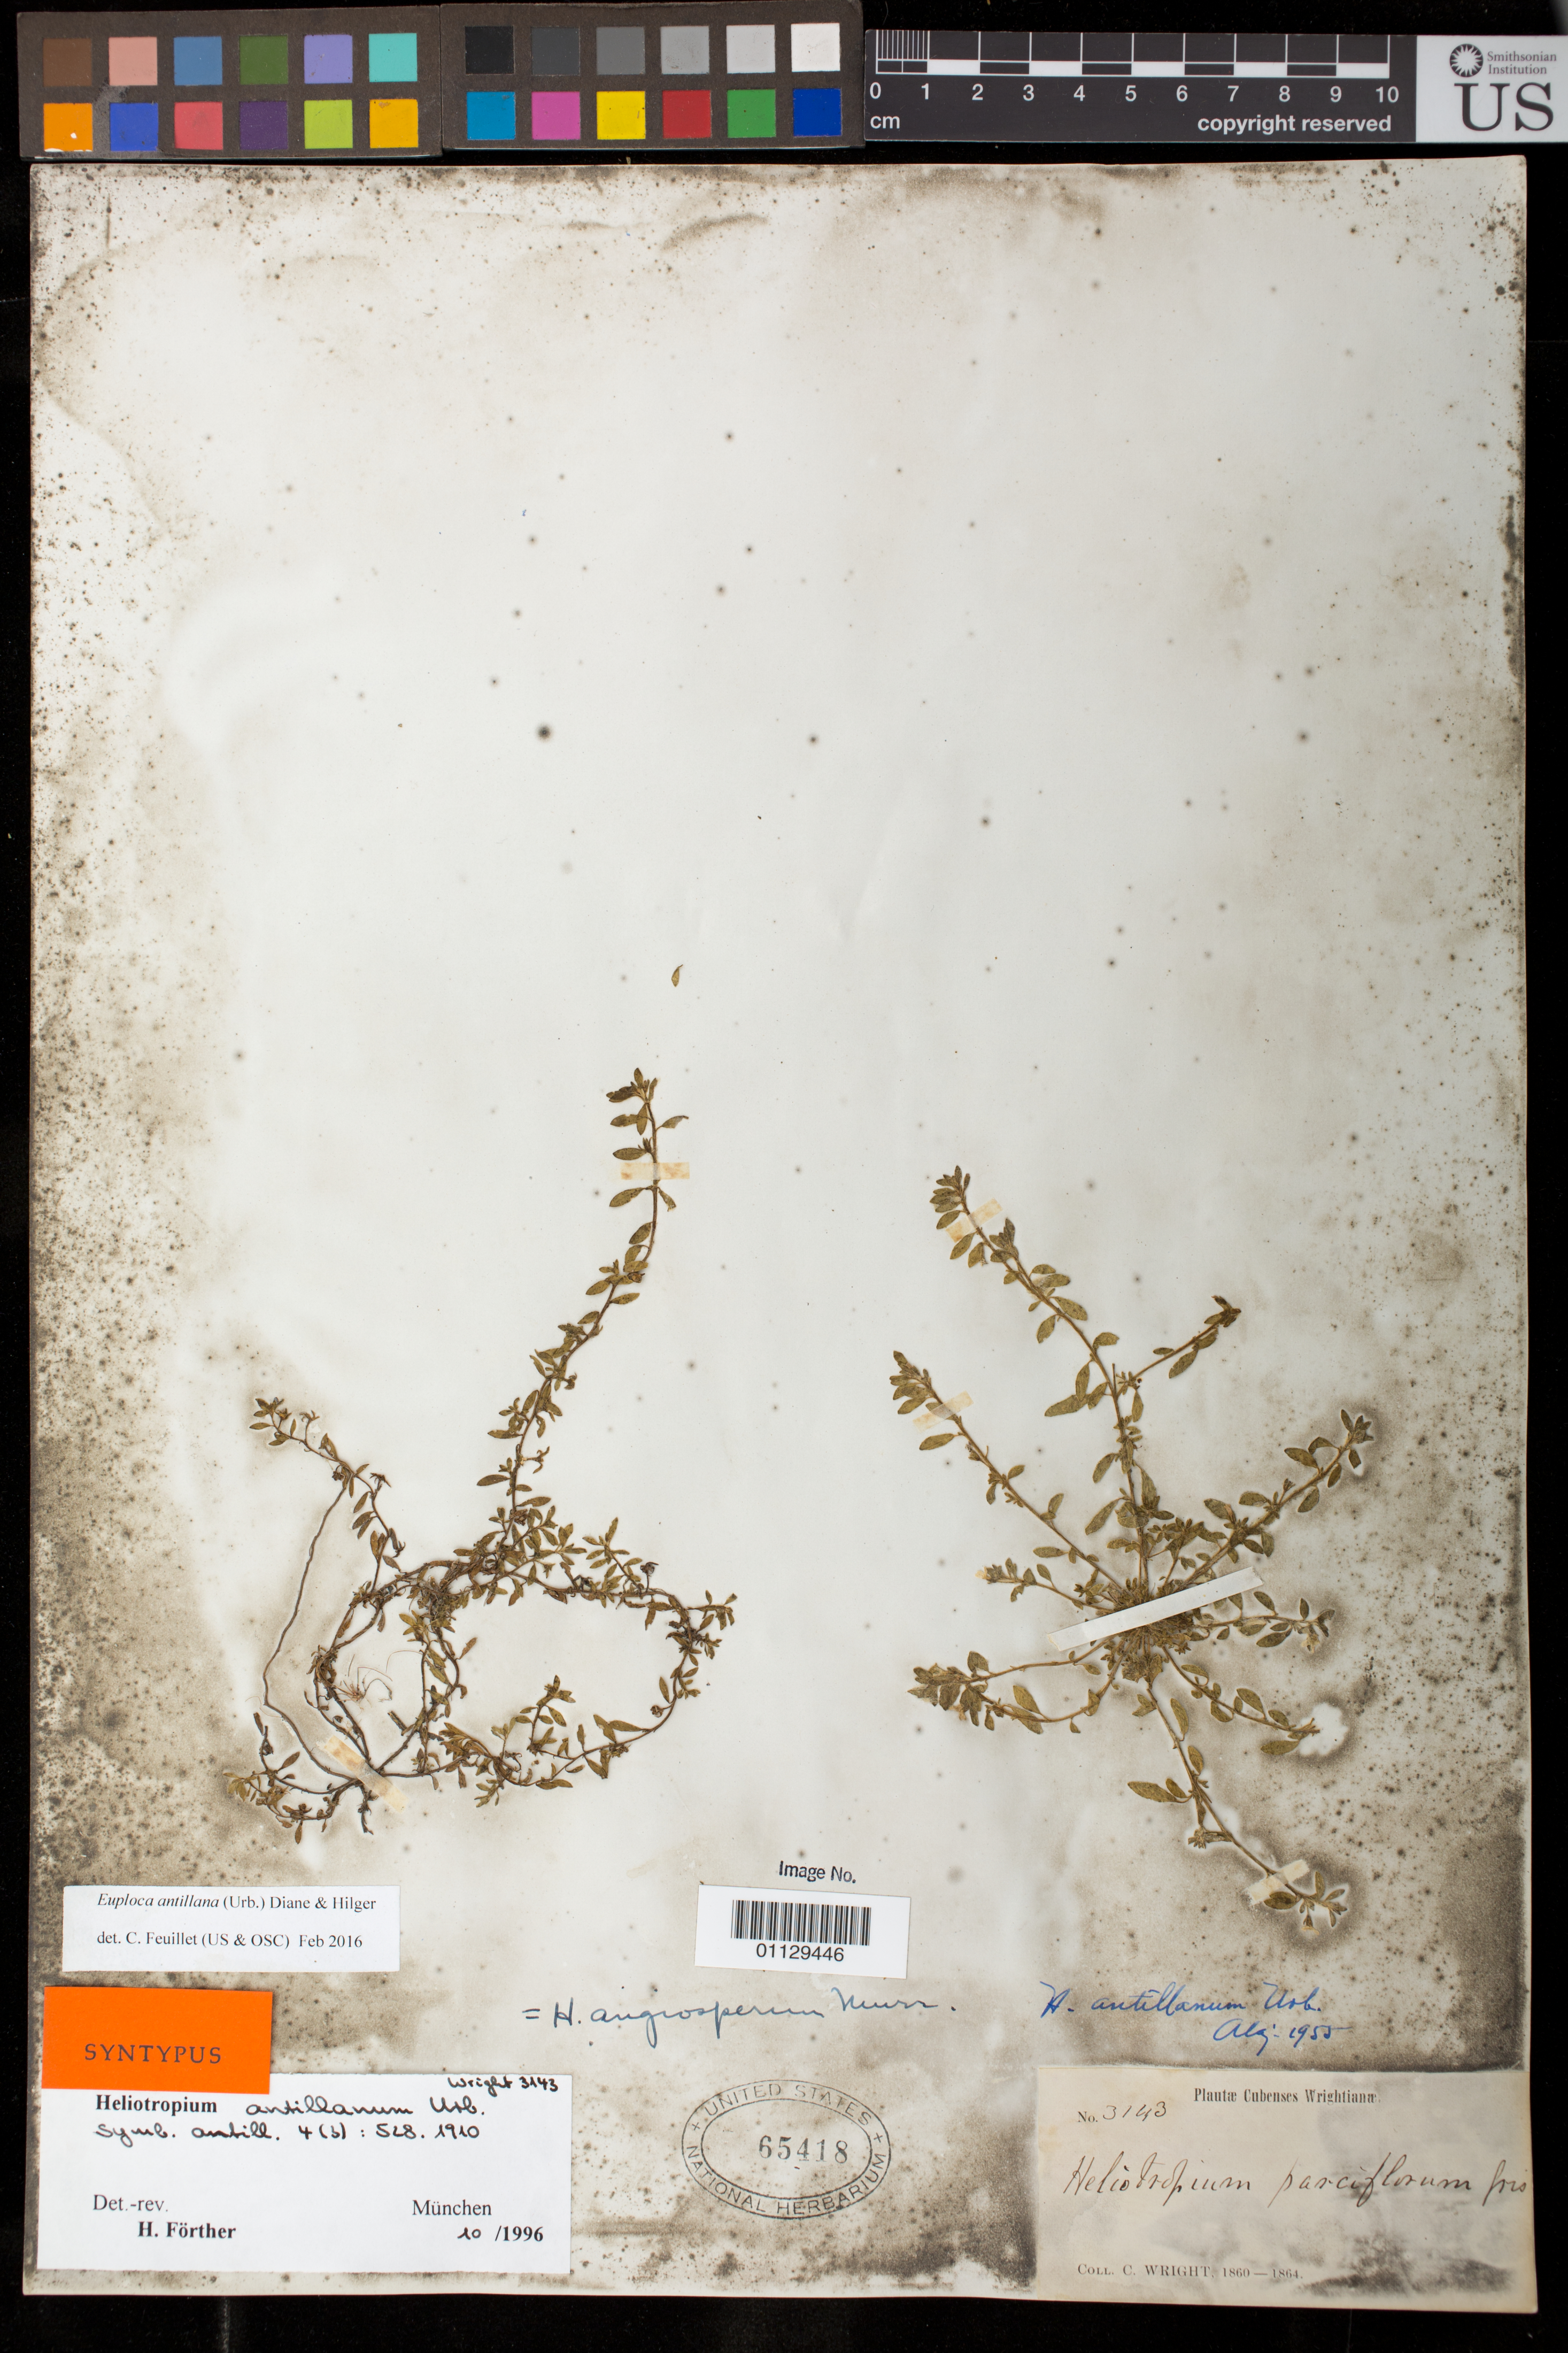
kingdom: Plantae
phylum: Tracheophyta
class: Magnoliopsida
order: Boraginales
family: Heliotropiaceae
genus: Heliotropium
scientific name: Heliotropium antillanum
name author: Urb.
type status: Isosyntype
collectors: C. Wright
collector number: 3143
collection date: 1860/1864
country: Cuba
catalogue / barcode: US 65418